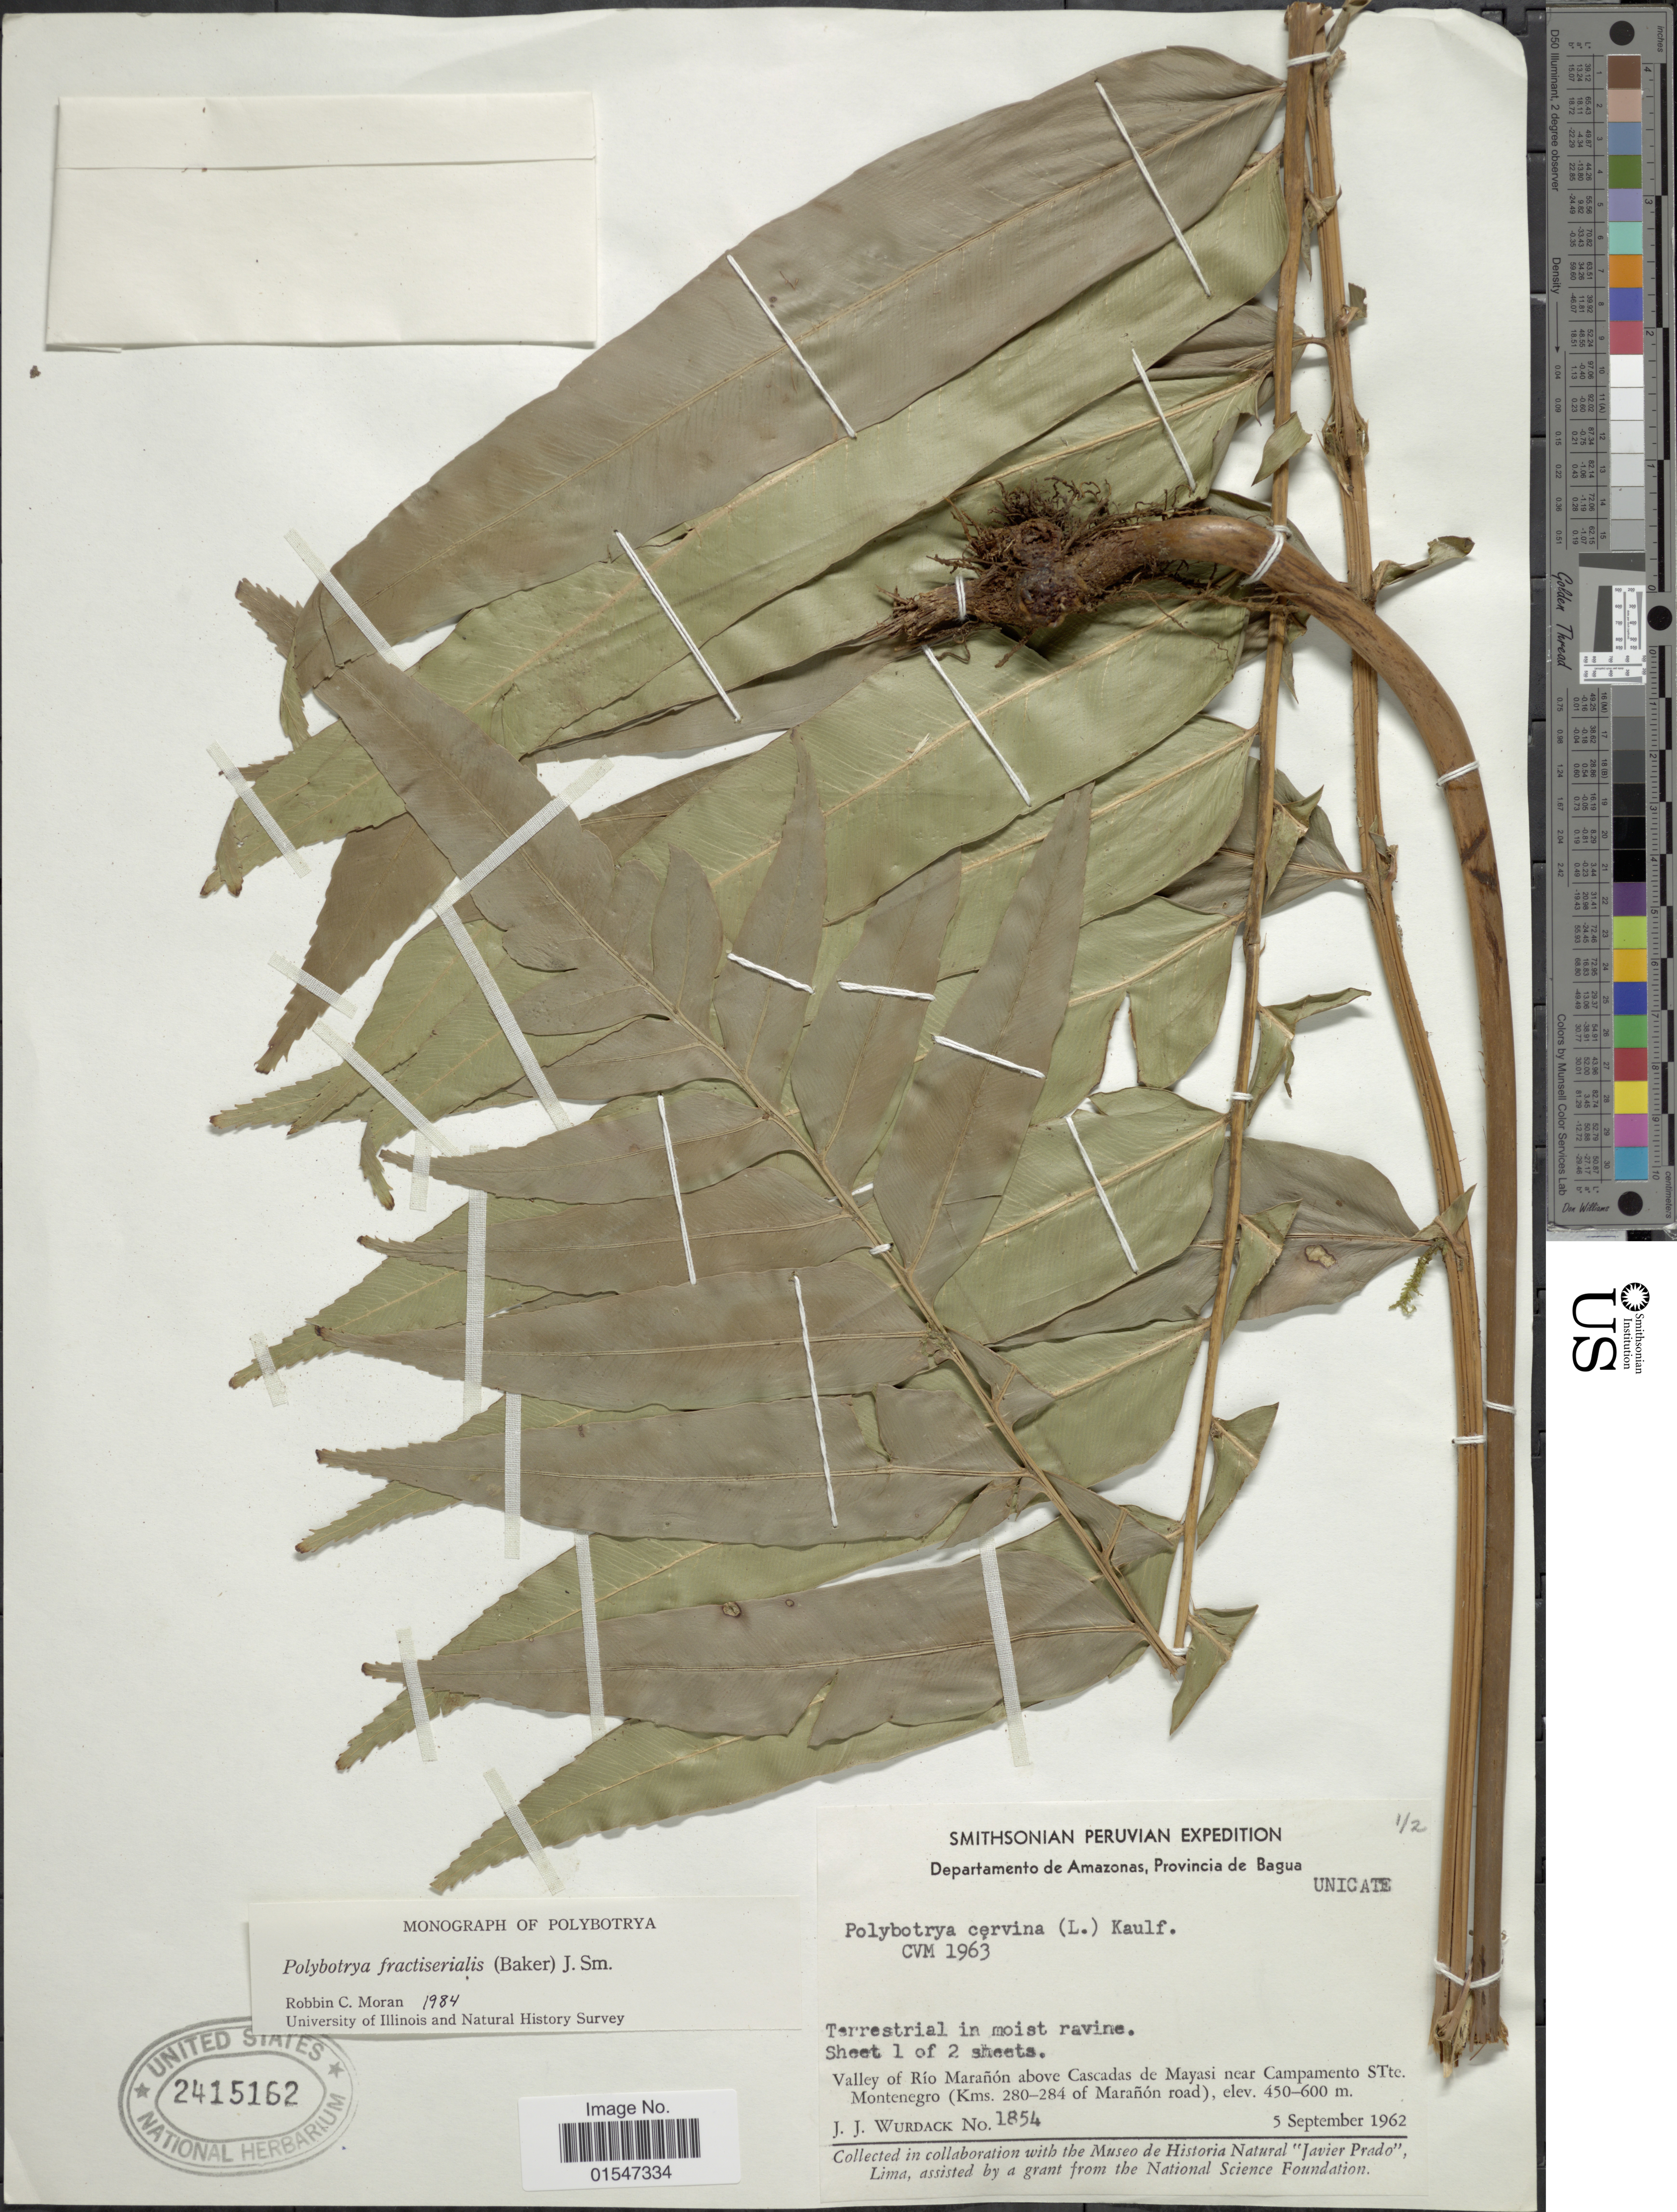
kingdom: Plantae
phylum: Tracheophyta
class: Polypodiopsida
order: Polypodiales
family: Dryopteridaceae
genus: Polybotrya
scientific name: Polybotrya fractiserialis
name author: (Baker) J. Sm.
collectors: J. J. Wurdack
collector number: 1854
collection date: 1962-09-05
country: Peru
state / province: Amazonas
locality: Provincia de Bagua, valley of río Marañón above Cascadas de Mayasi near Campamento STte. Montenegro (Kms. 280-284 of Marañón road)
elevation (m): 450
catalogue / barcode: US 2415162